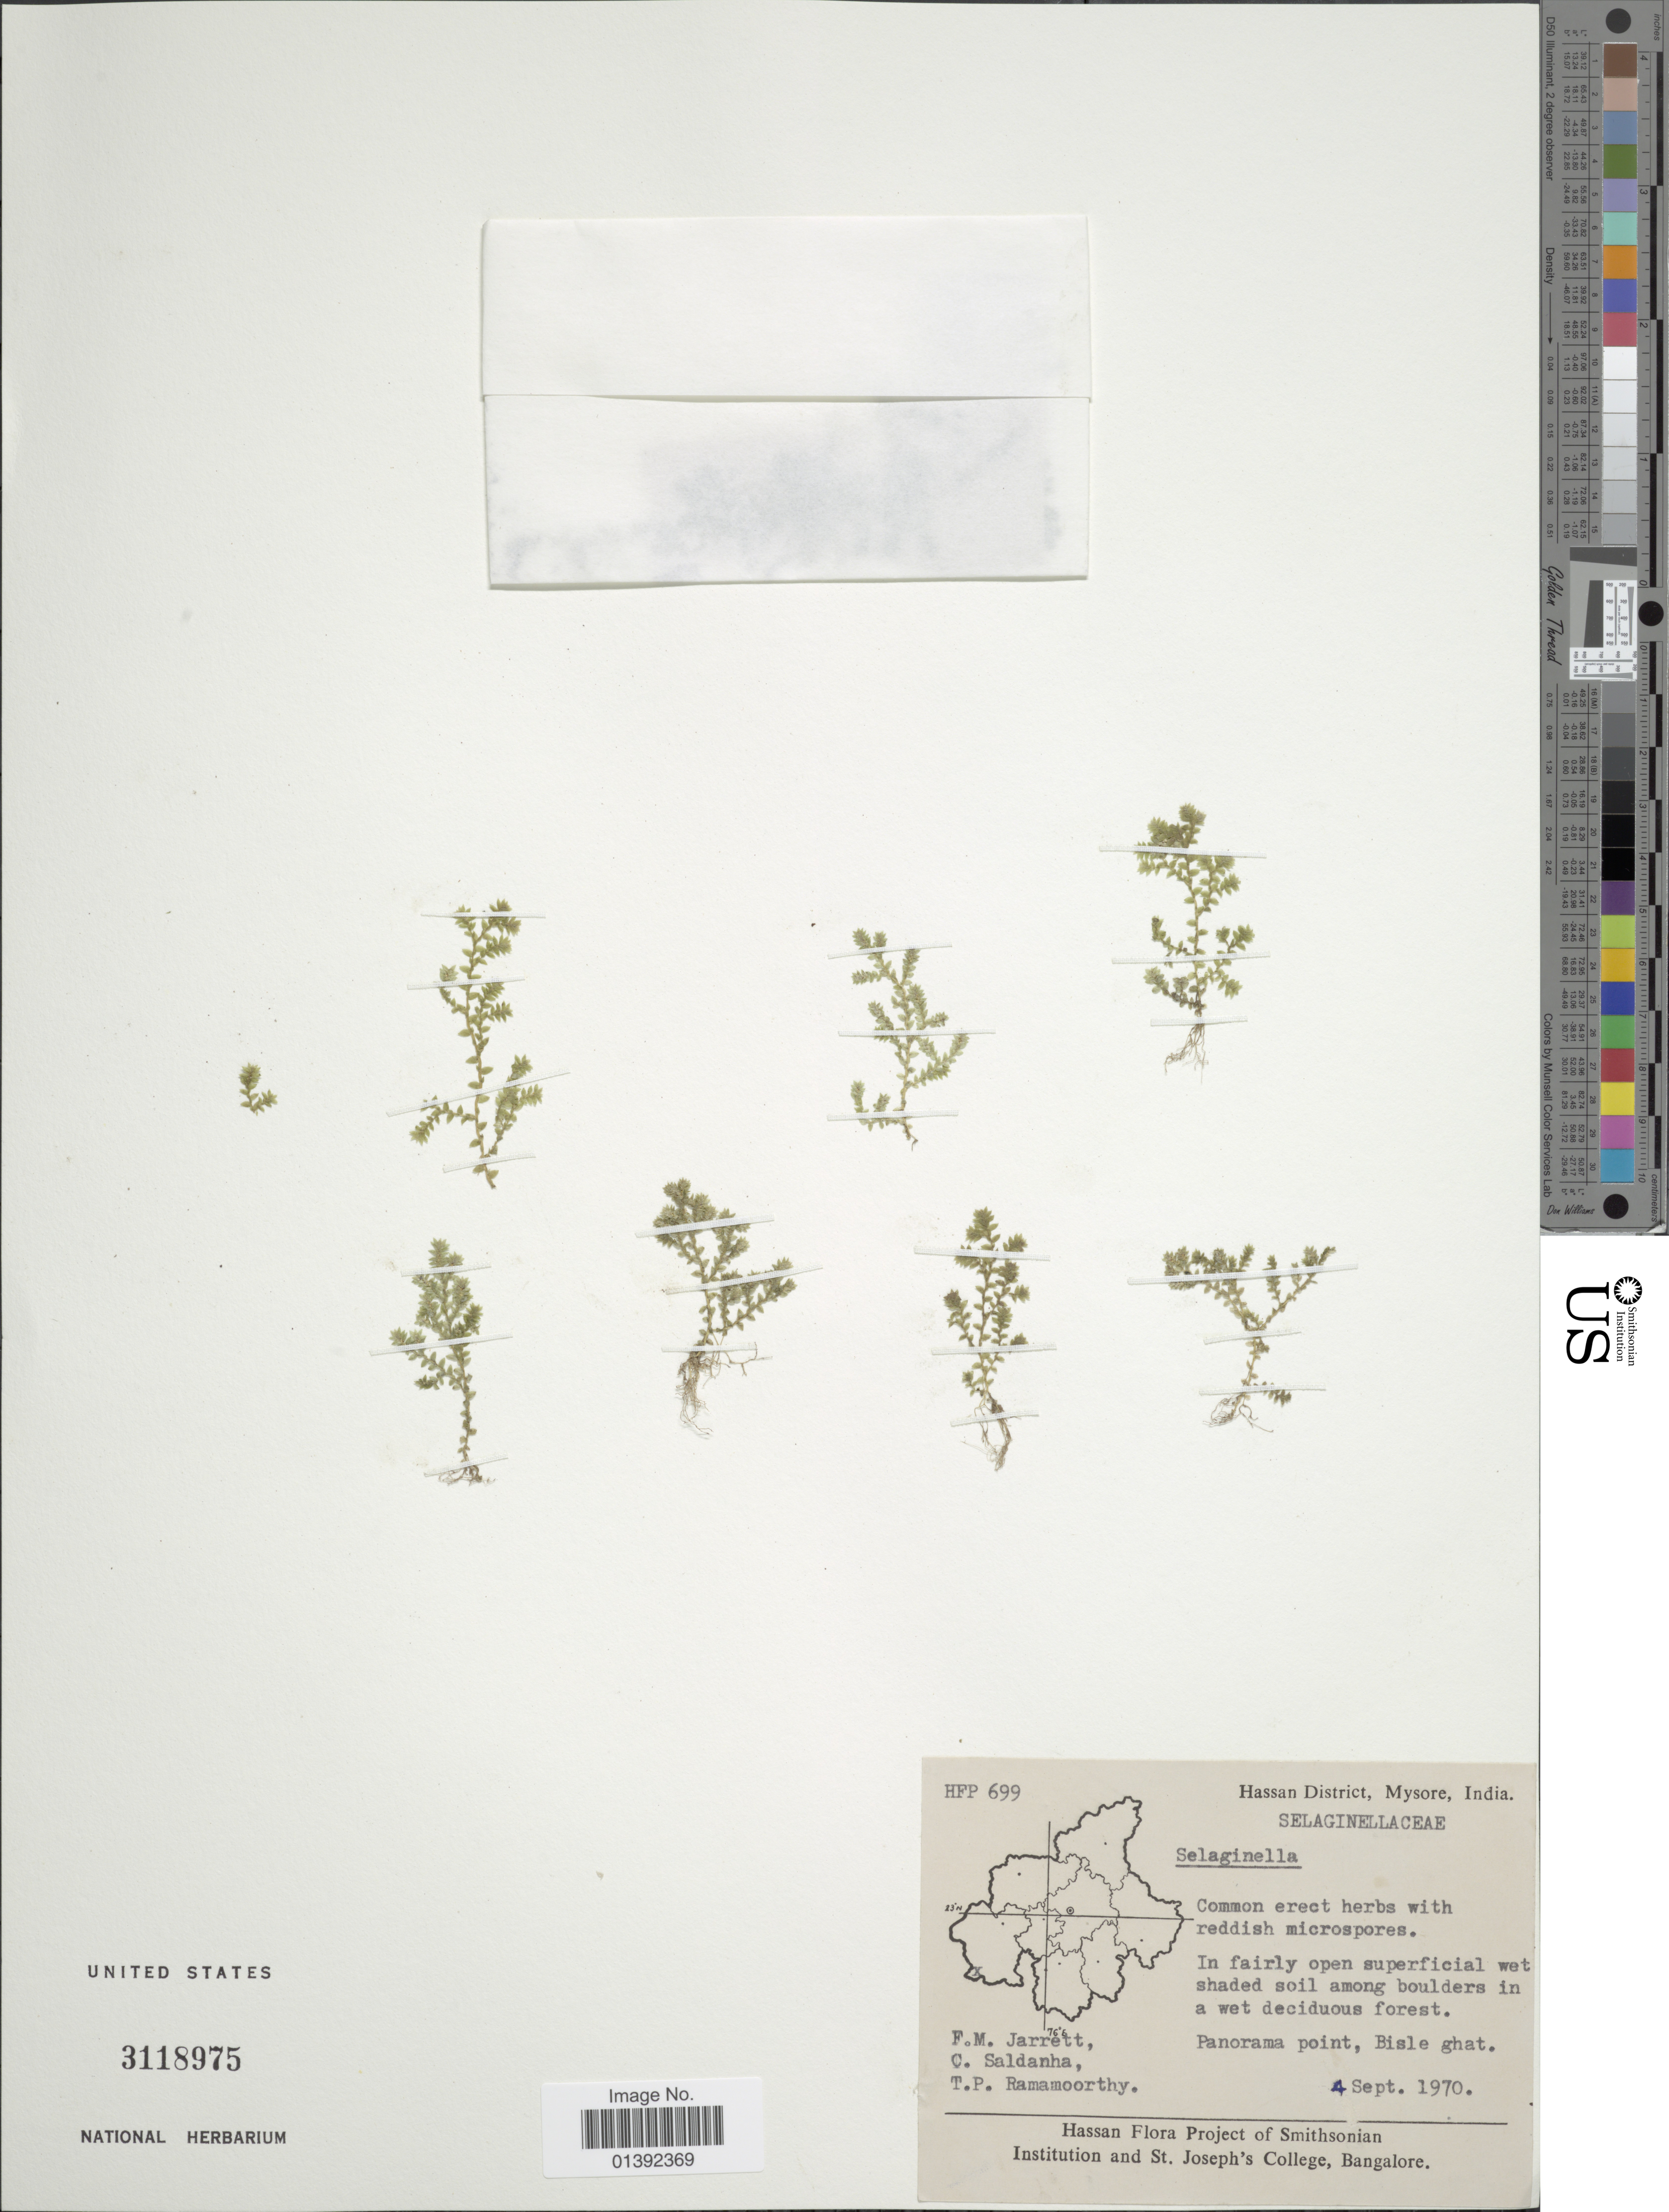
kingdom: Plantae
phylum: Tracheophyta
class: Lycopodiopsida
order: Selaginellales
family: Selaginellaceae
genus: Selaginella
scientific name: Selaginella sp.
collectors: F. M. Jarrett, C. Saldanha & T. P. Ramamoorthy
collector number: HFP 699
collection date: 1970-09-04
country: India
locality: Hassan District, Mysore, Panorama Point, Bisle ghat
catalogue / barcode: US 3118975